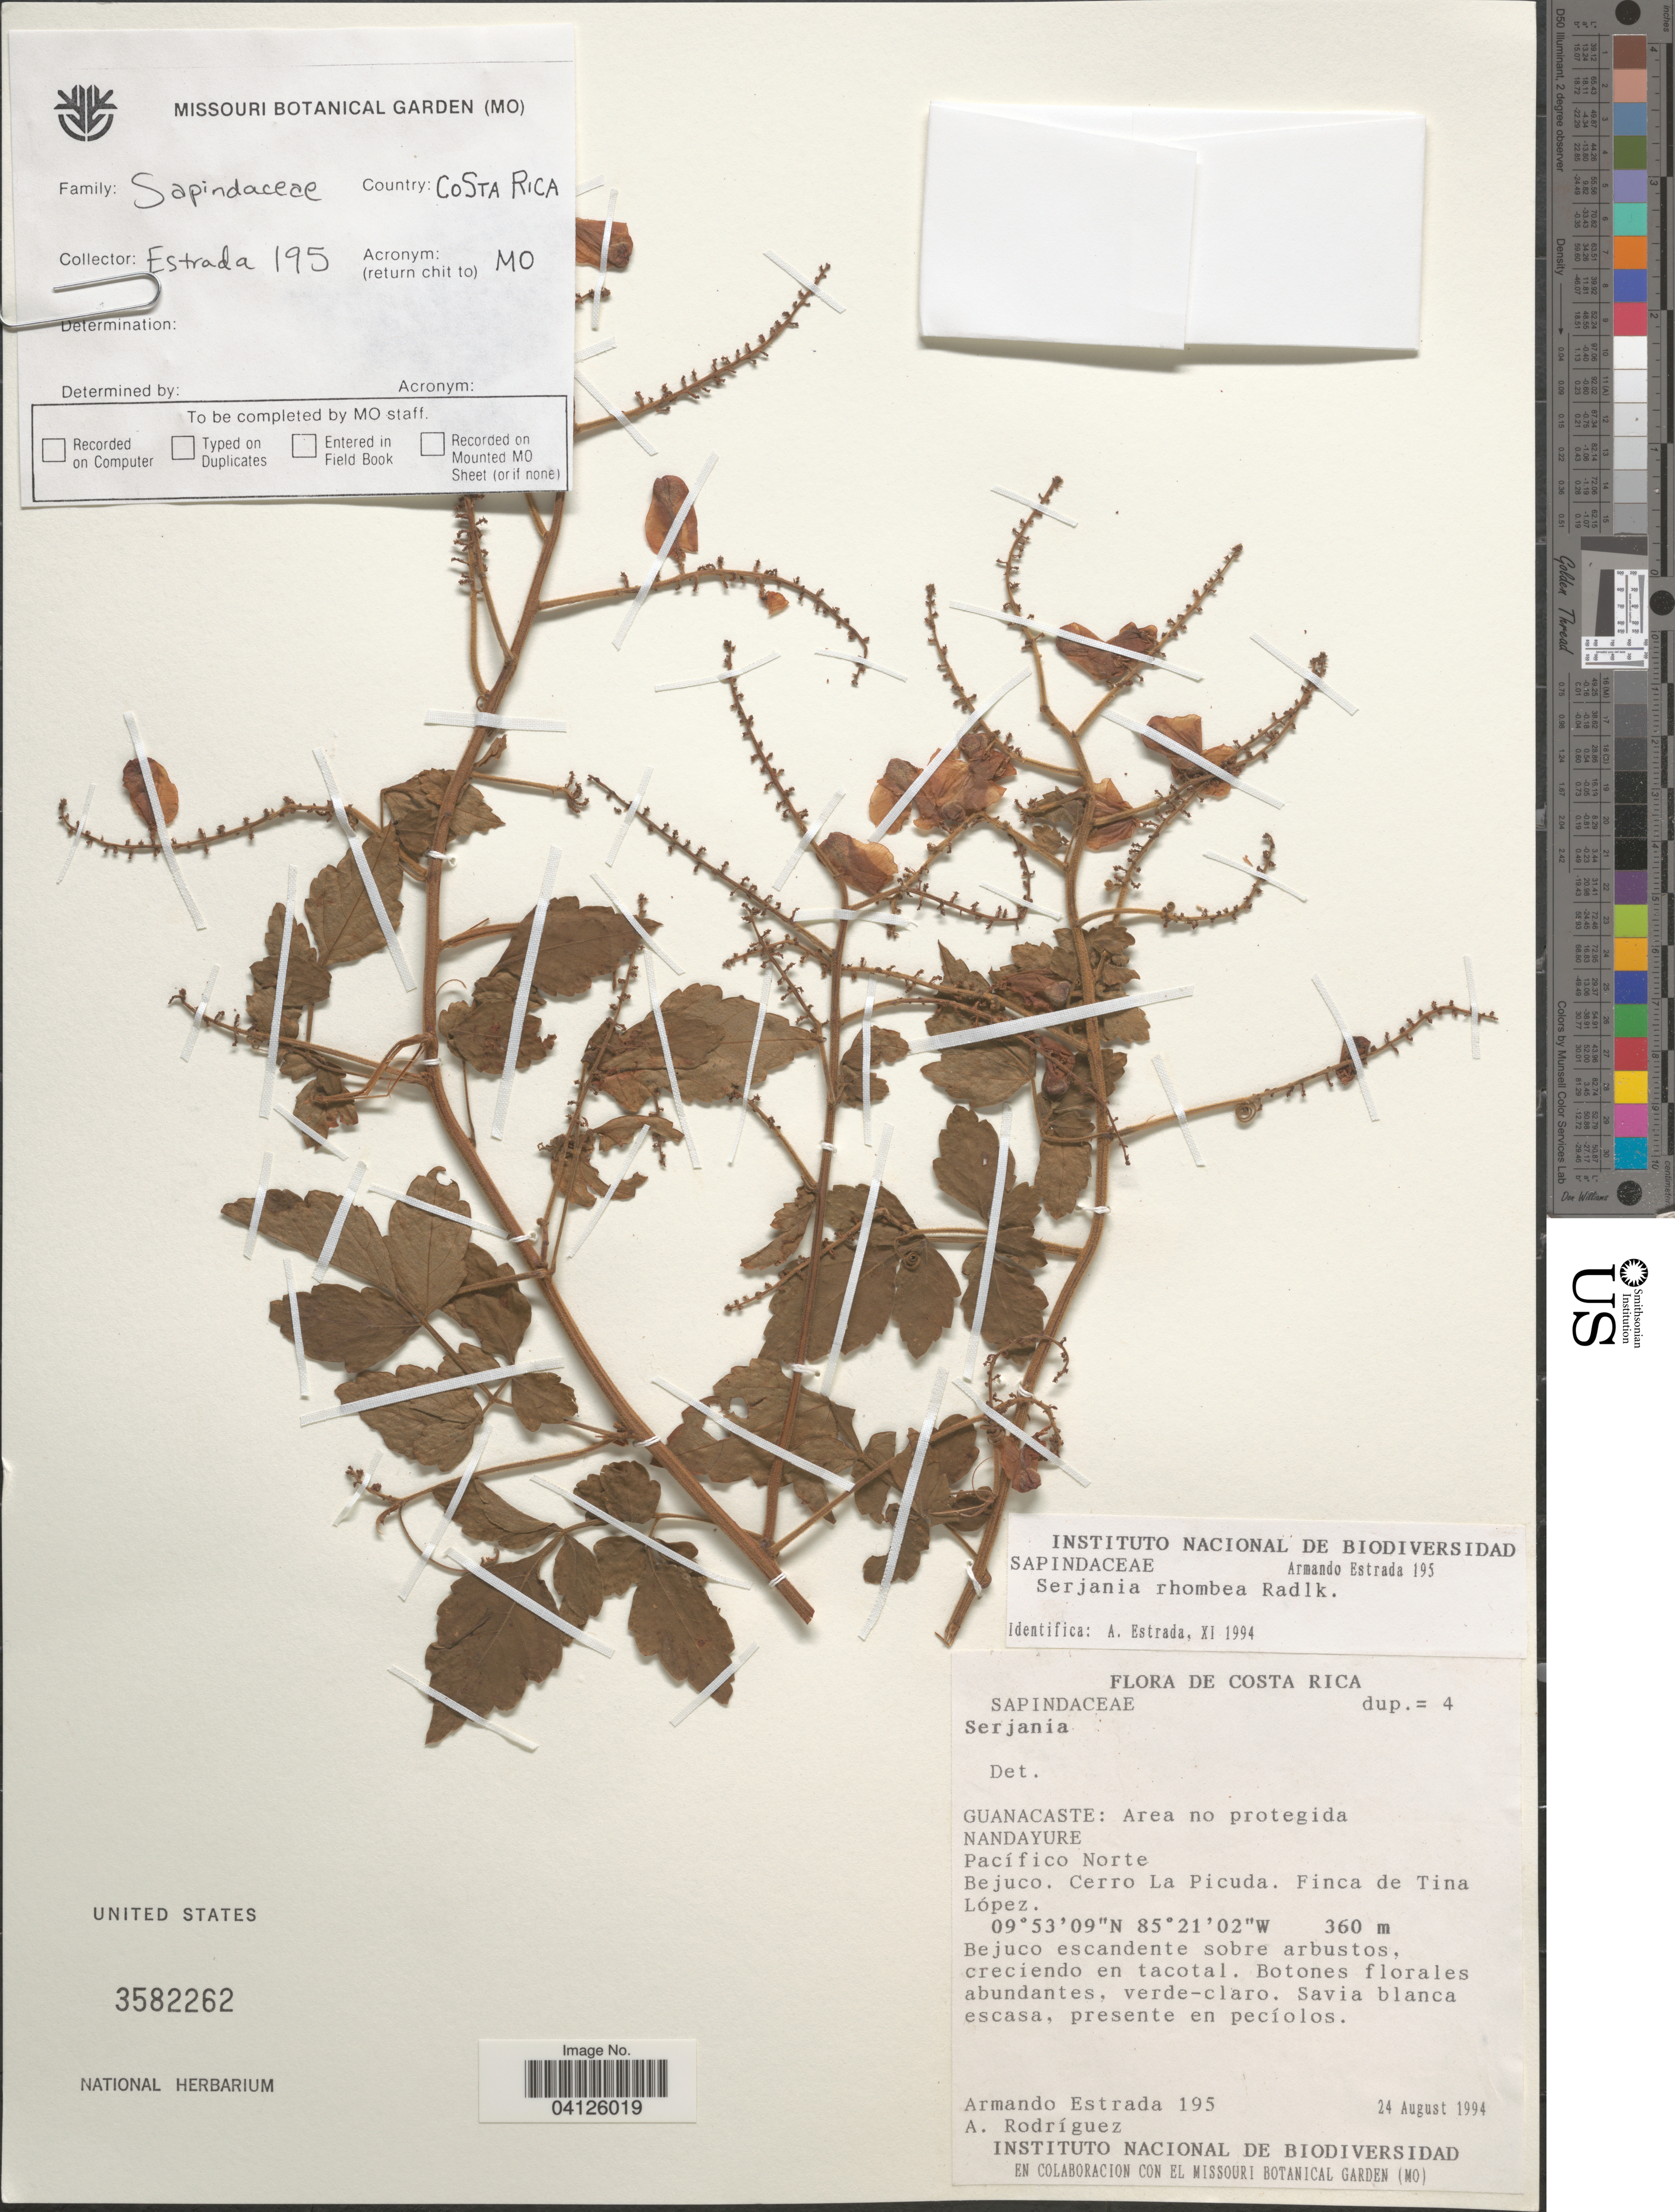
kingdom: Plantae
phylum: Tracheophyta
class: Magnoliopsida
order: Sapindales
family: Sapindaceae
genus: Serjania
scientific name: Serjania rhombea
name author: Radlk.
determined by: Acevedo-Rodriguez, P., (US), Smithsonian Institution - National Museum of Natural History (UNITED STATES)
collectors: A. Estrada & A. Rodríguez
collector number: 195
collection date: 1994-08-24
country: Costa Rica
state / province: Guanacaste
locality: Area no protegida. NANDAYURE. Pacífico Norte. Bejuco. Cerro La Picuda. Finca de Tina López.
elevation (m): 360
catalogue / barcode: US 3582262